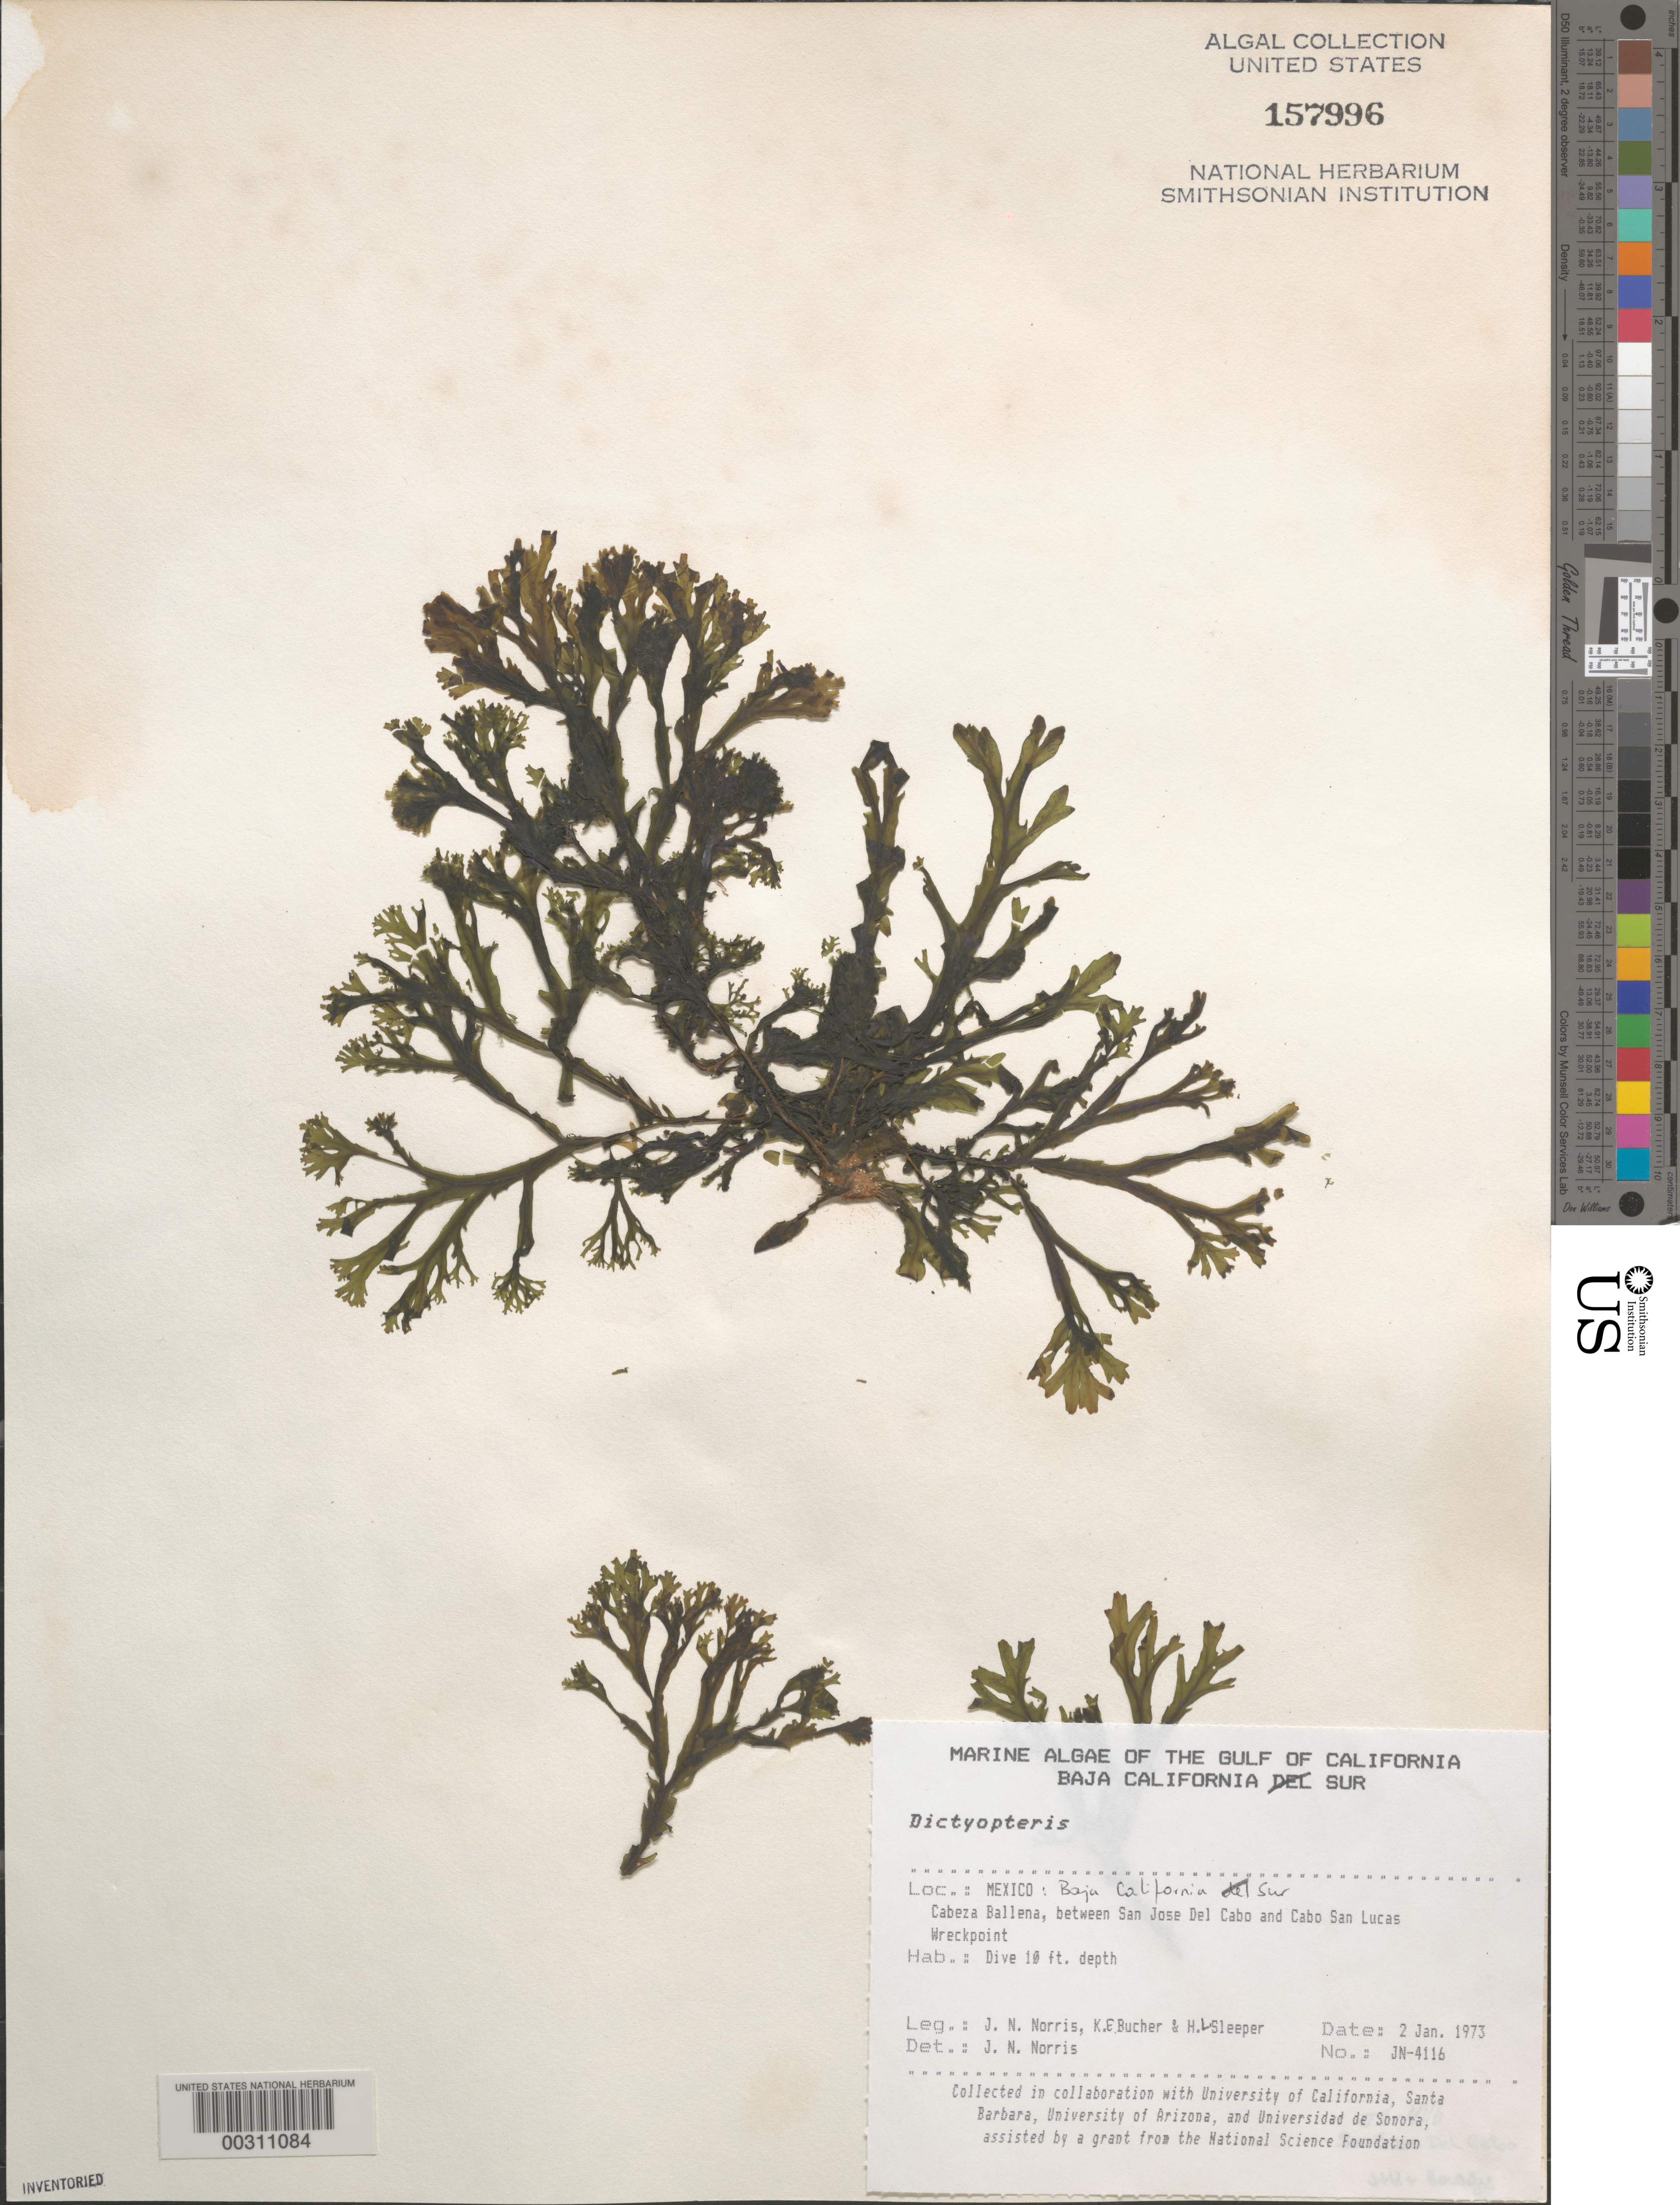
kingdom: Chromista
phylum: Ochrophyta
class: Phaeophyceae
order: Dictyotales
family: Dictyotaceae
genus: Dictyopteris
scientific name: Dictyopteris sp.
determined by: Norris, James N.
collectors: J. N. Norris, K. E. Bucher & H. Sleeper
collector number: JN-4116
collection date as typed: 02 Jan 1973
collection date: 1973-01-02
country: Mexico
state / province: Baja California Sur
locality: Cabeza Ballena between San Jose del Cabo and Cabo San Lucas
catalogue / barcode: US 157996